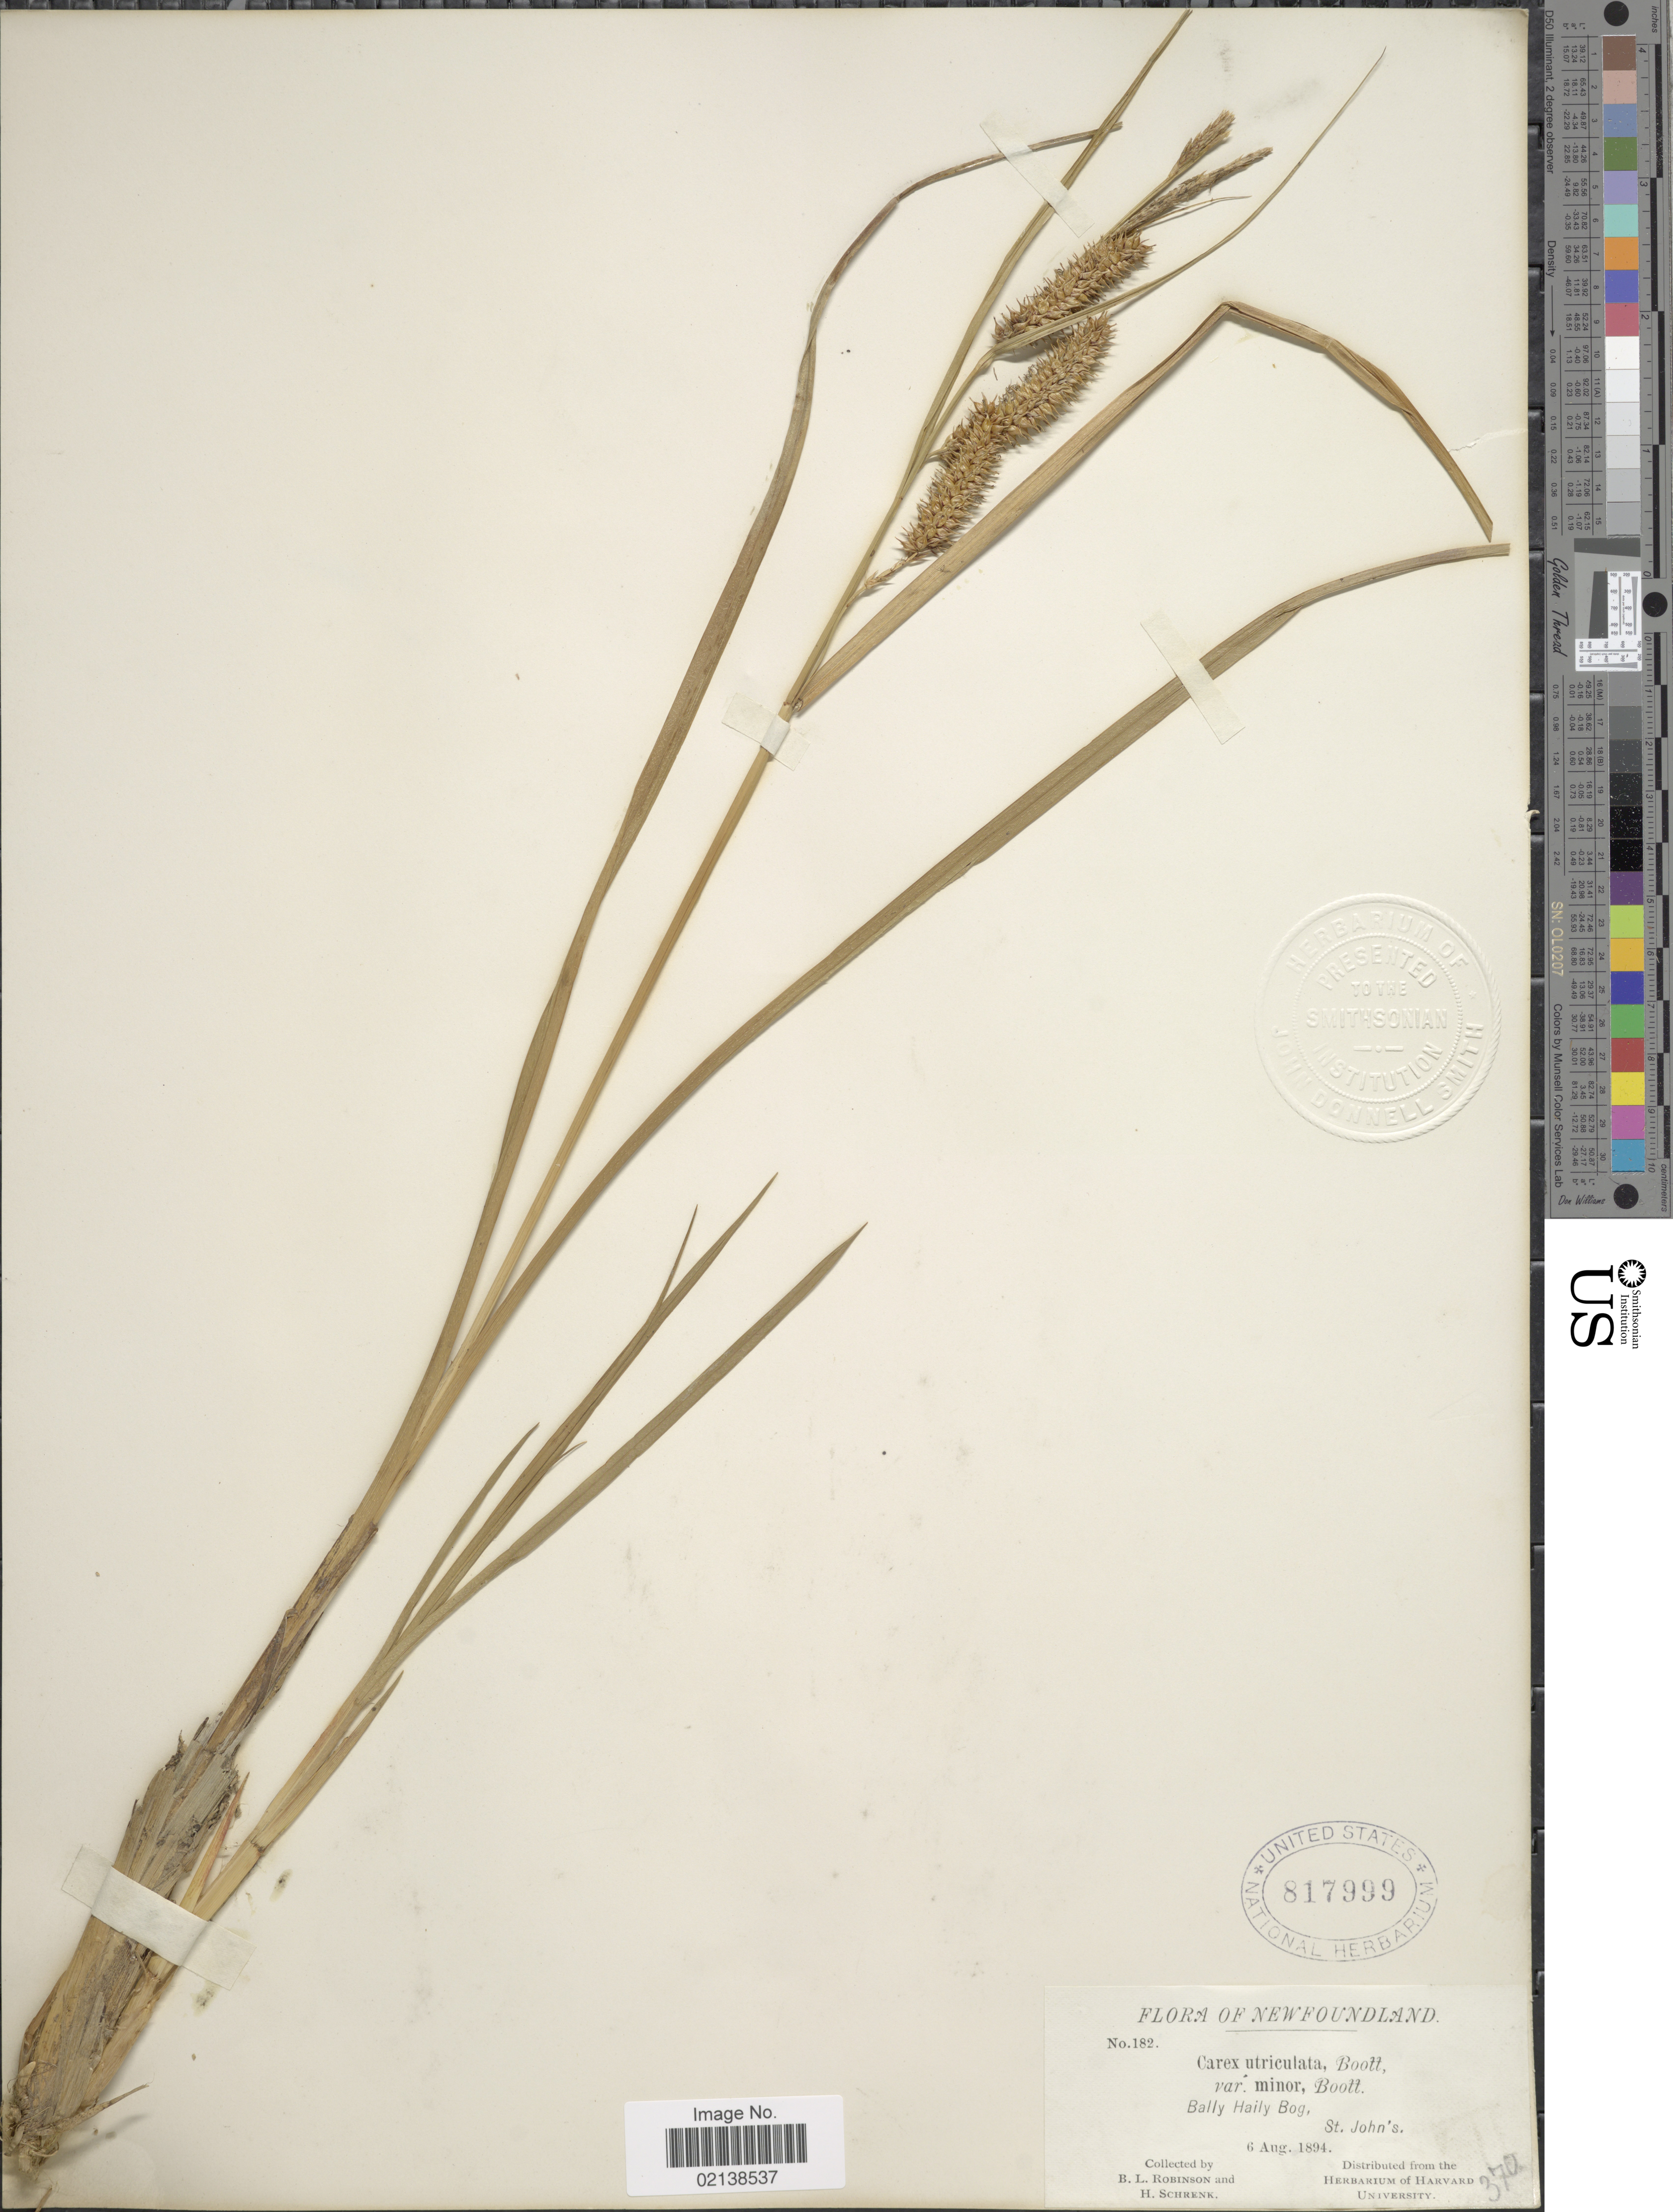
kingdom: Plantae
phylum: Tracheophyta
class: Liliopsida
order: Poales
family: Cyperaceae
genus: Carex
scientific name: Carex utriculata var. minor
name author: Boott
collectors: B. L. Robinson & H. v. Schrenk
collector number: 182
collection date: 1894-08-06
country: Canada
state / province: Newfoundland and Labrador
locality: Bally Haily Bog, St. John's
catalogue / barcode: US 817999